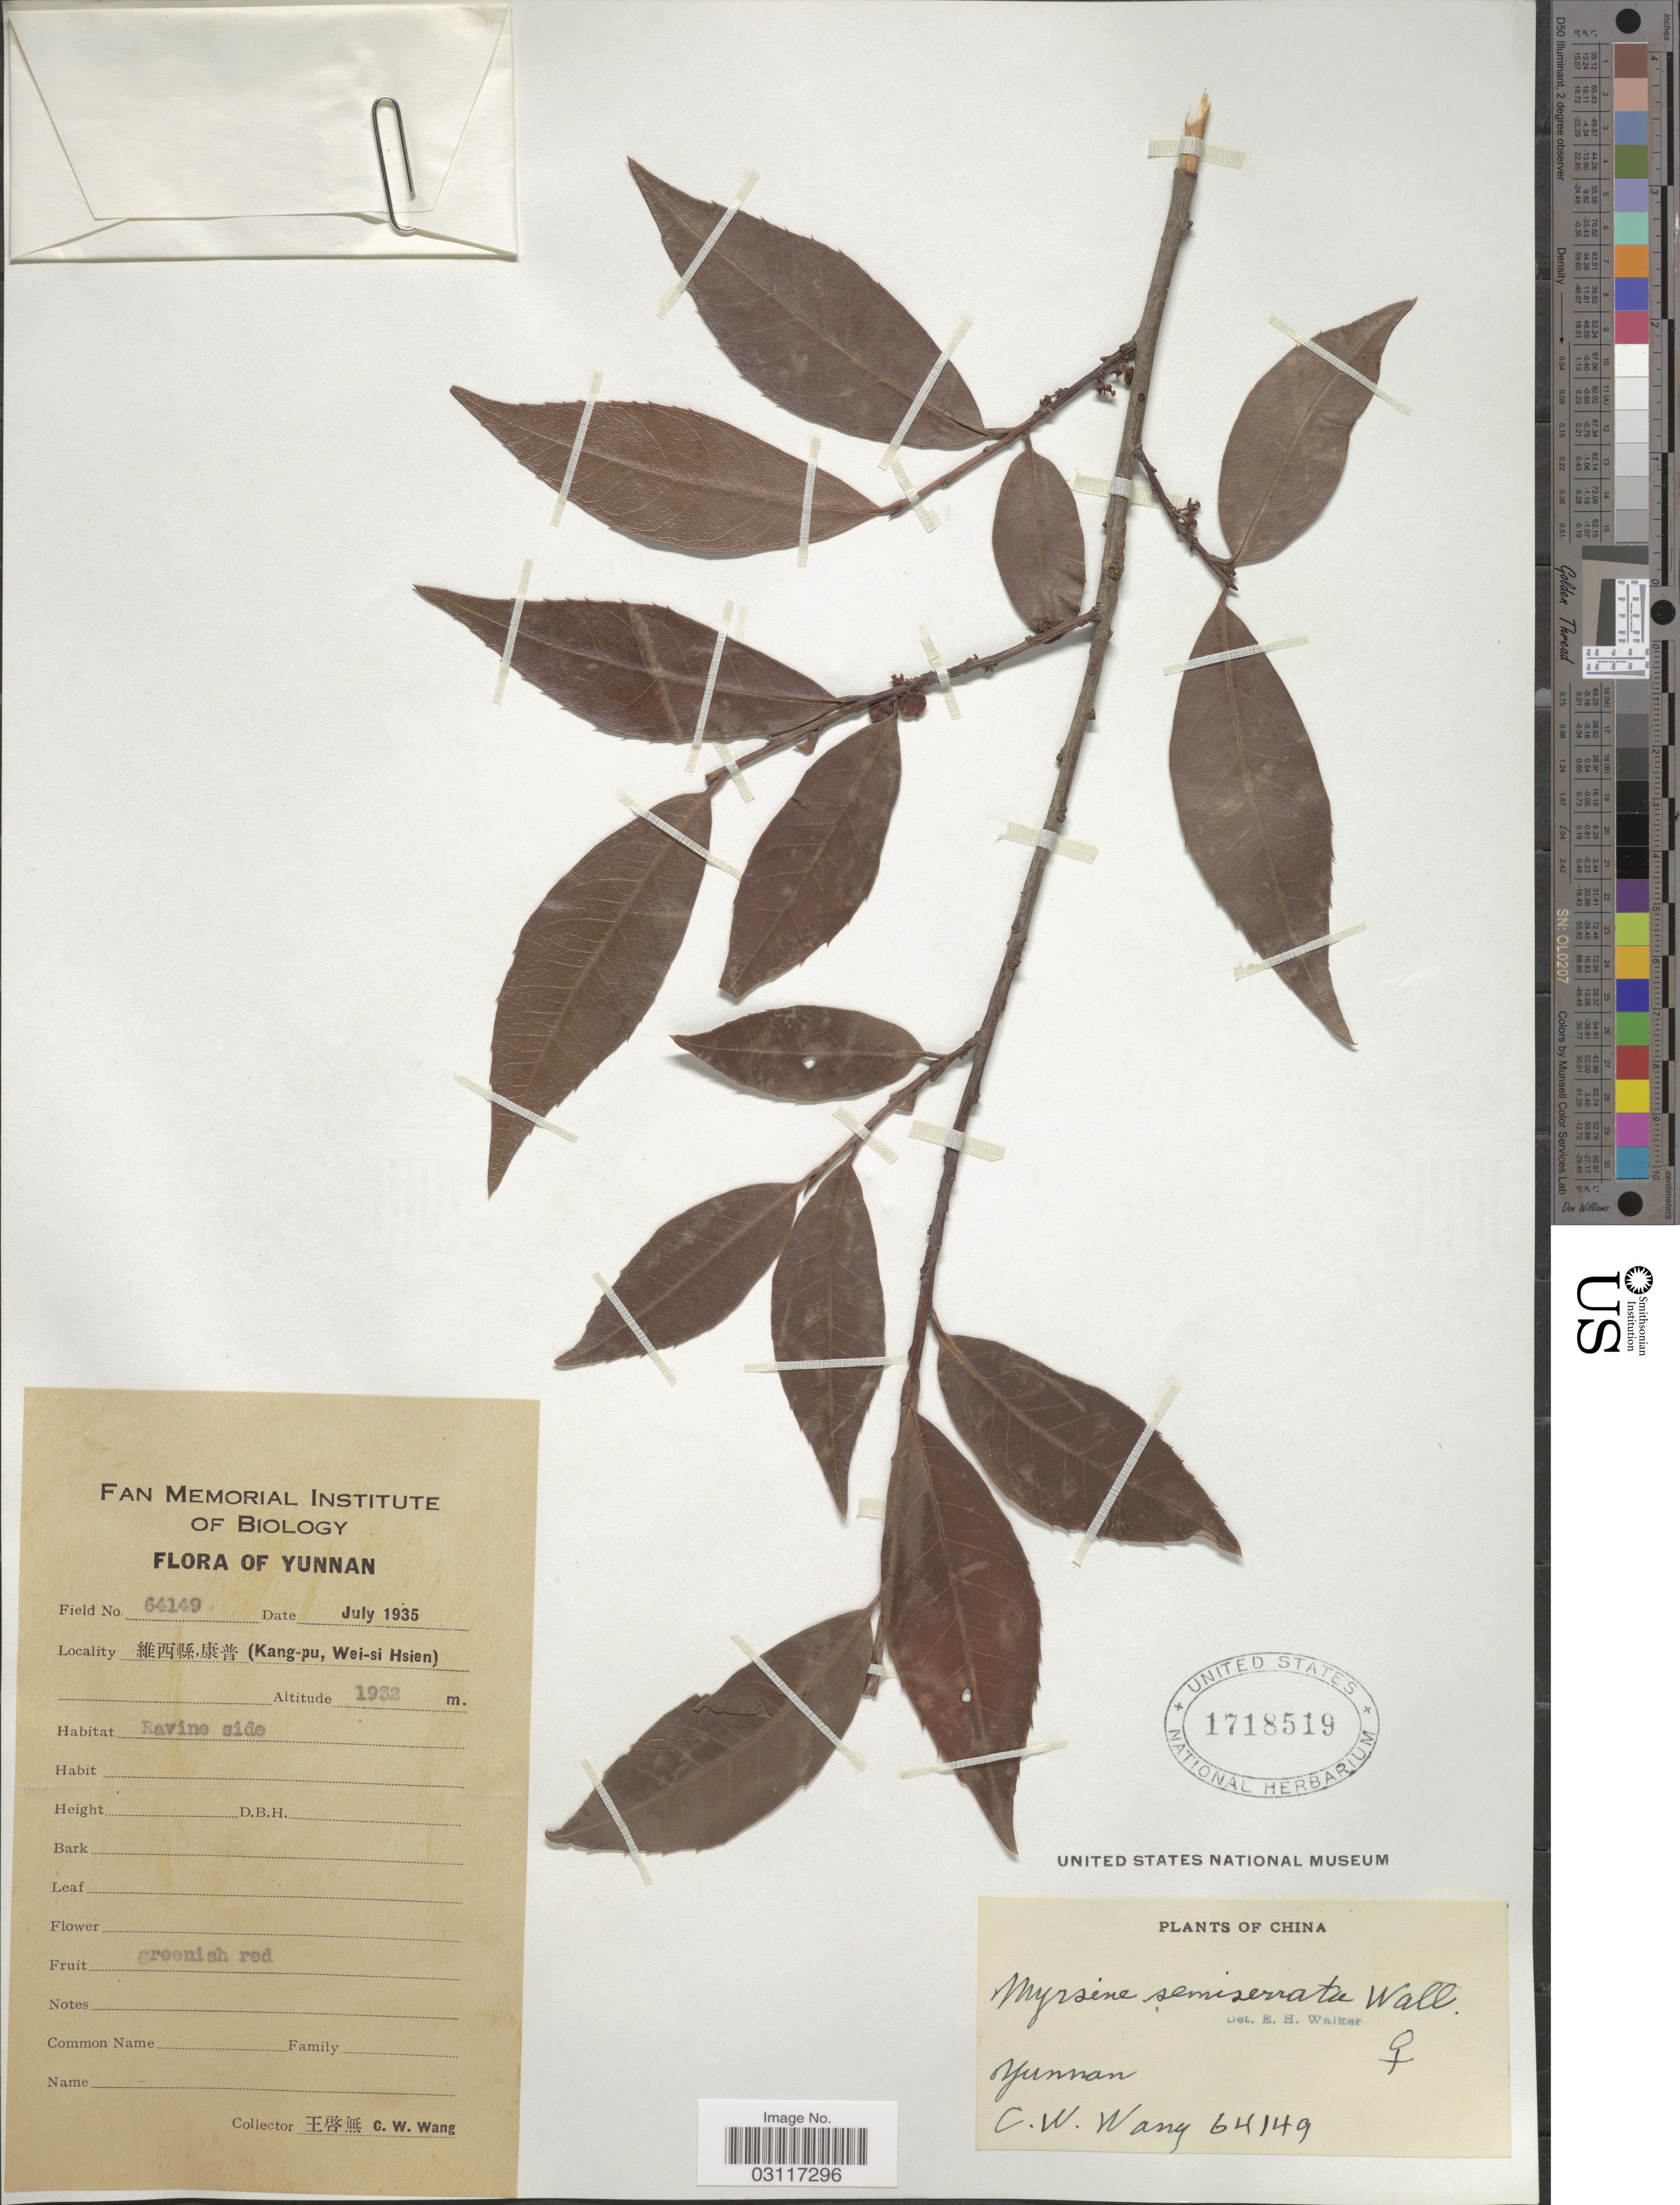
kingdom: Plantae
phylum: Tracheophyta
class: Magnoliopsida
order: Ericales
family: Primulaceae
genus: Myrsine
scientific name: Myrsine semiserrata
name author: Wall.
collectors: C. W. Wang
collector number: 64149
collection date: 1935-07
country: China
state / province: Yunnan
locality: (Kang-pu), Wei-si Hsien).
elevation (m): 1932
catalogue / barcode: US 1718519